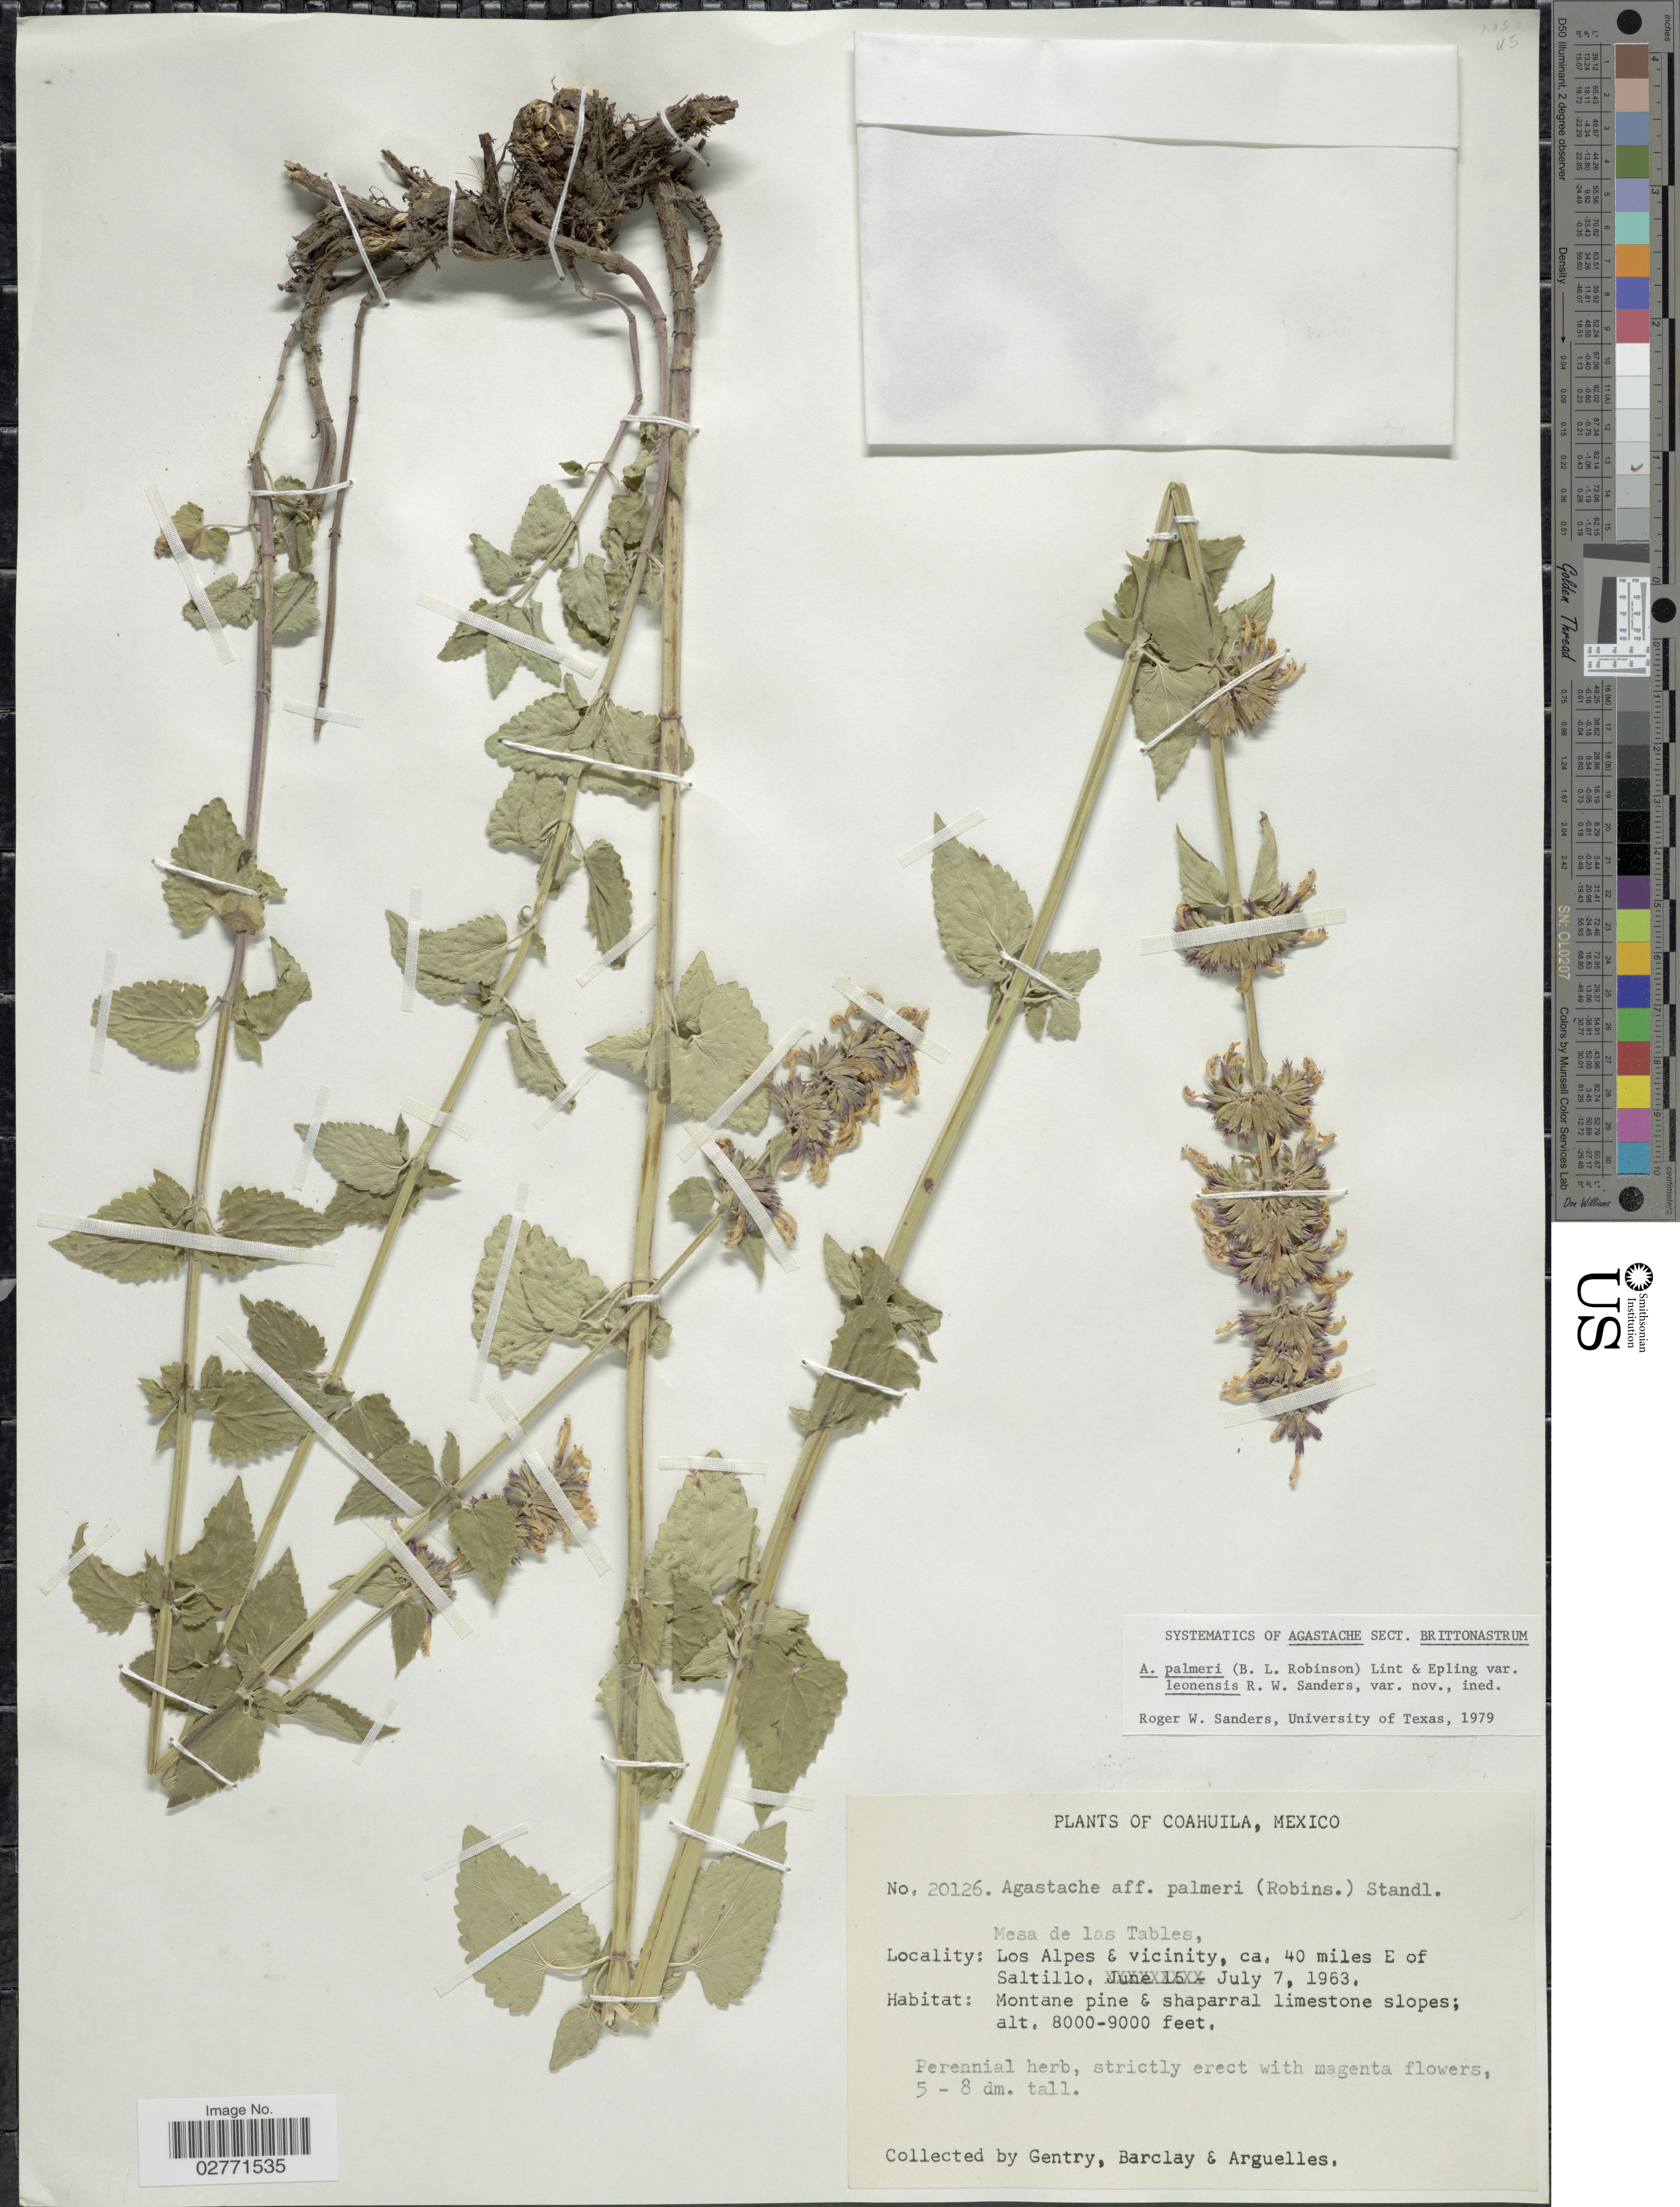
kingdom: Plantae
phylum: Tracheophyta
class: Magnoliopsida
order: Lamiales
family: Lamiaceae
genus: Agastache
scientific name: Agastache palmeri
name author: (B.L. Rob.) Standl.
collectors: Gentry, --, -- Barclay & Arguelles, --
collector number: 20126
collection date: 1963-07-07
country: Mexico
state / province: Coahuila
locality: Mesa de Las Tables, Los Alpes & vicinity, ca. 40 miles E of Saltillo.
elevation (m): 2438